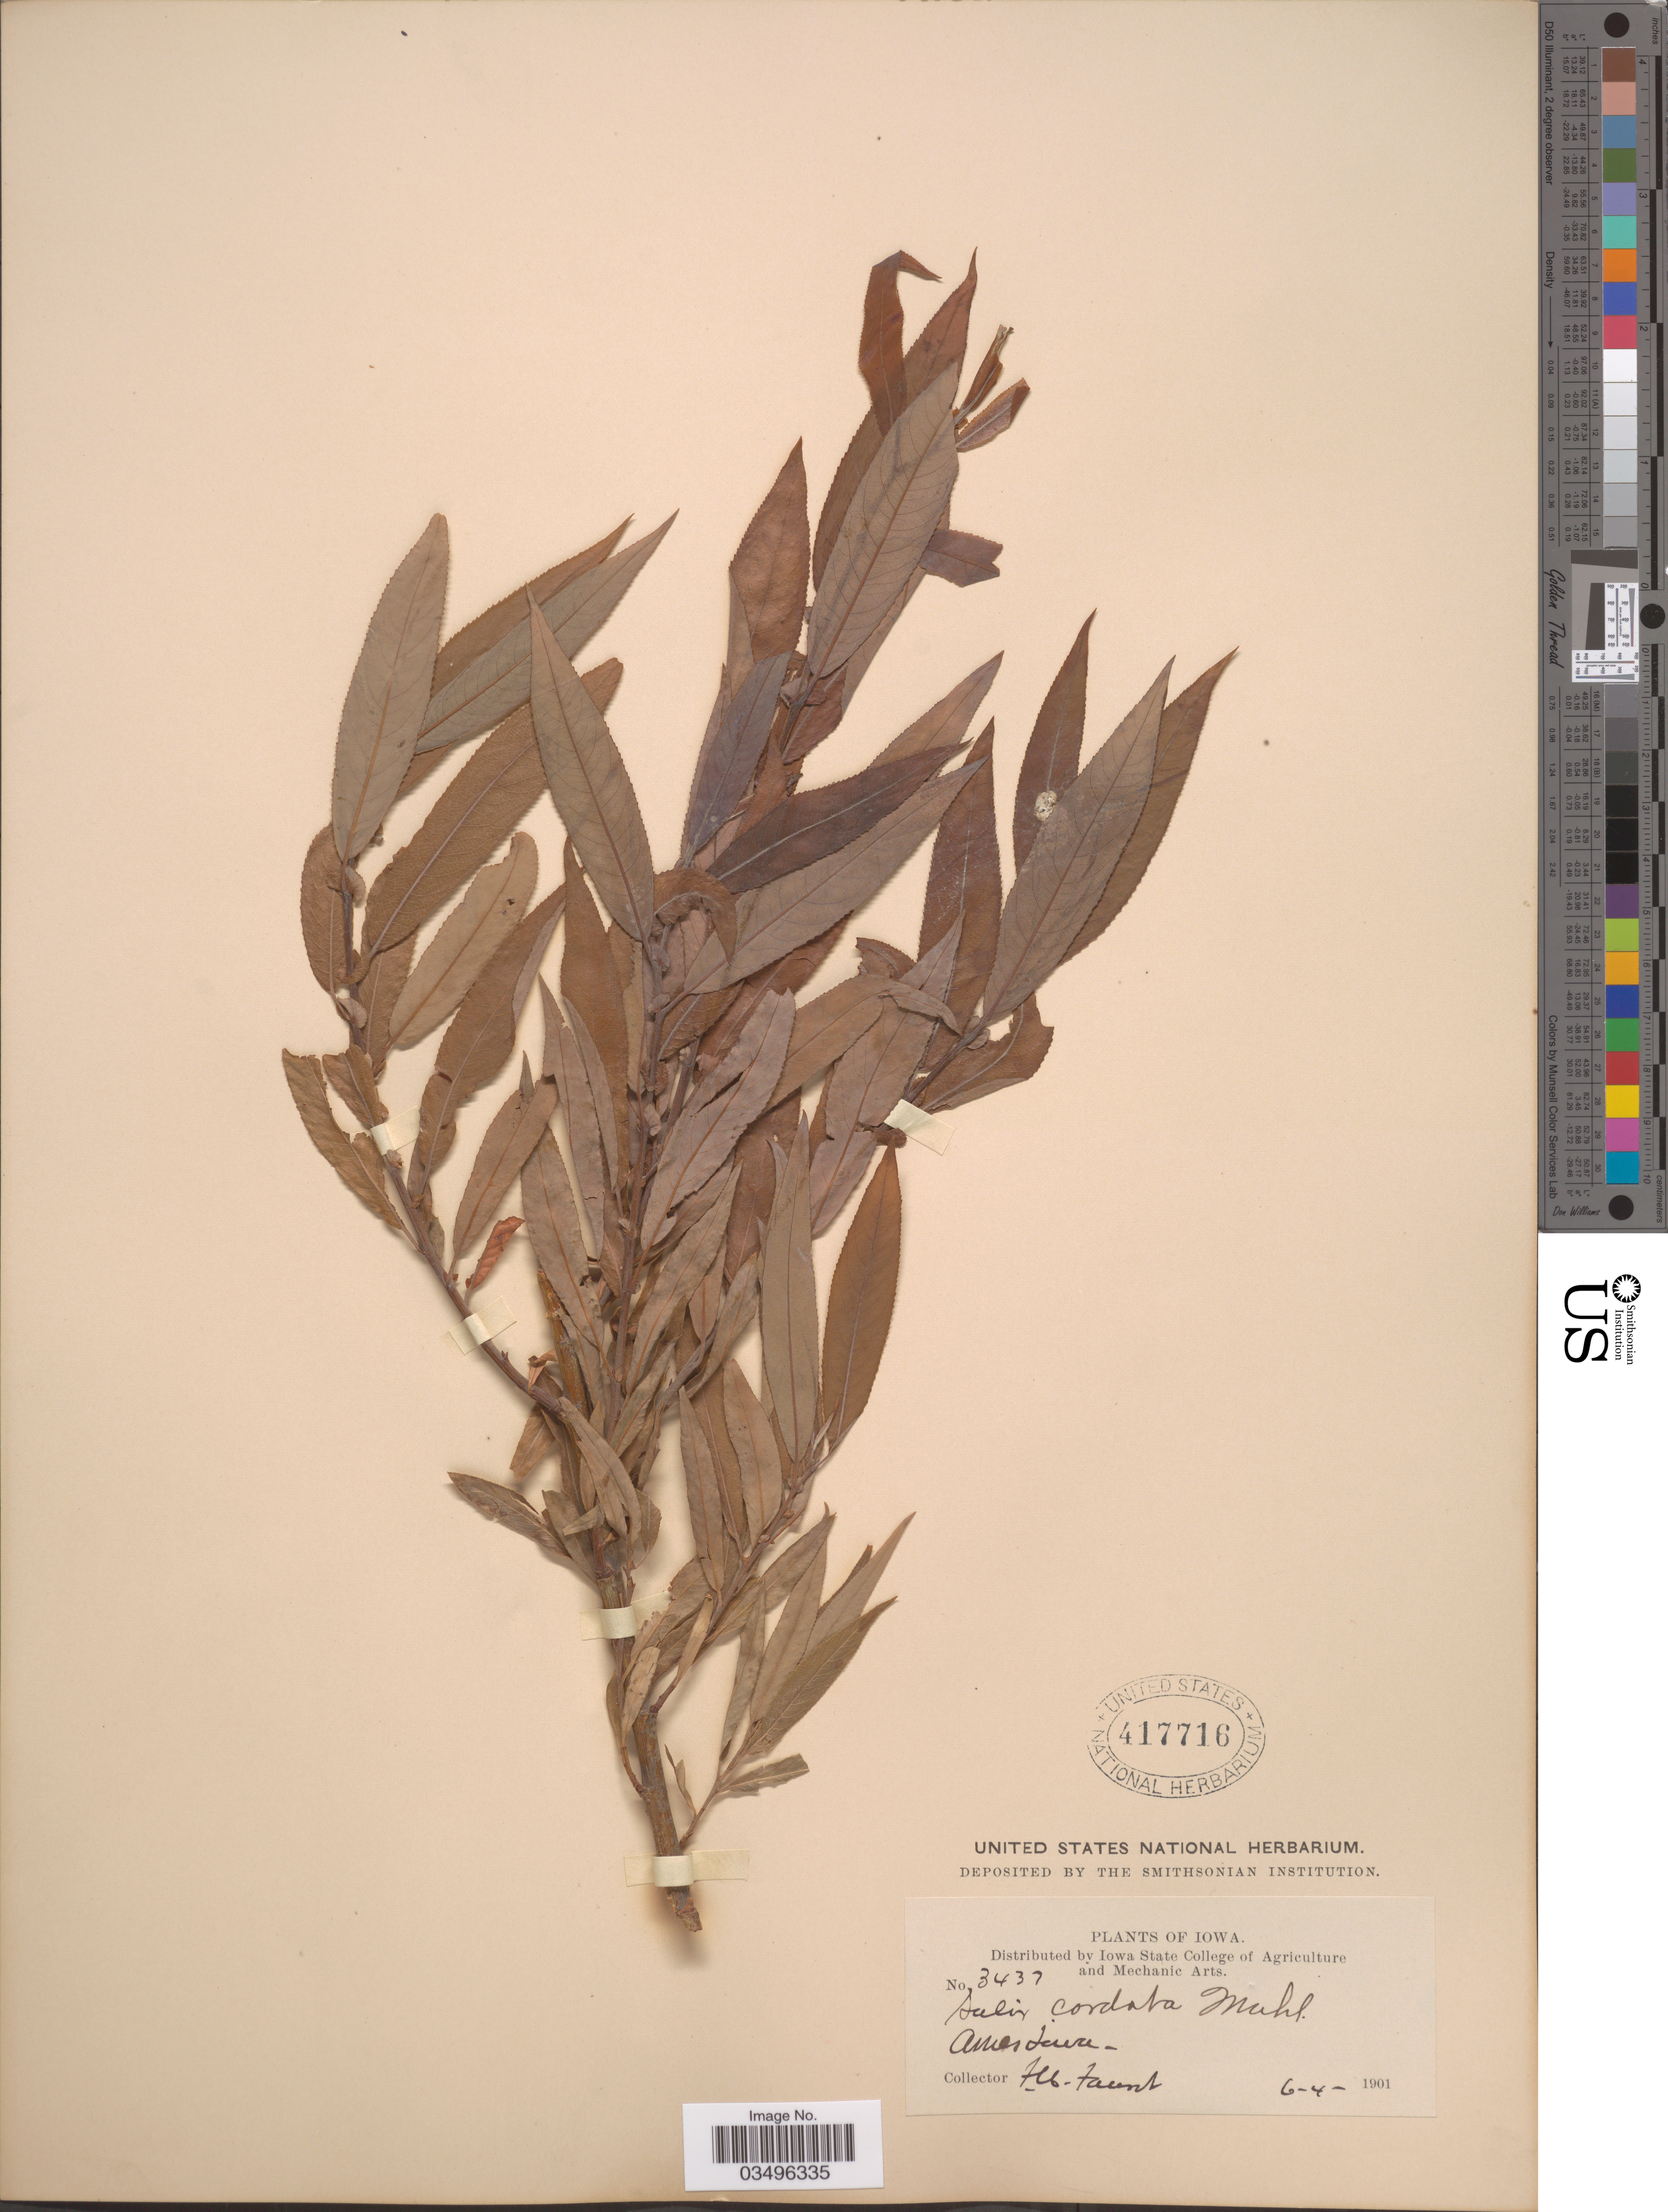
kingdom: Plantae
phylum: Tracheophyta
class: Magnoliopsida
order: Malpighiales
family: Salicaceae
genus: Salix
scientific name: Salix cordata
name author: Michx.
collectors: F. Faunt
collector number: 3437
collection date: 1901-06-04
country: United States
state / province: Iowa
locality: Ames.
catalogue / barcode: US 417716